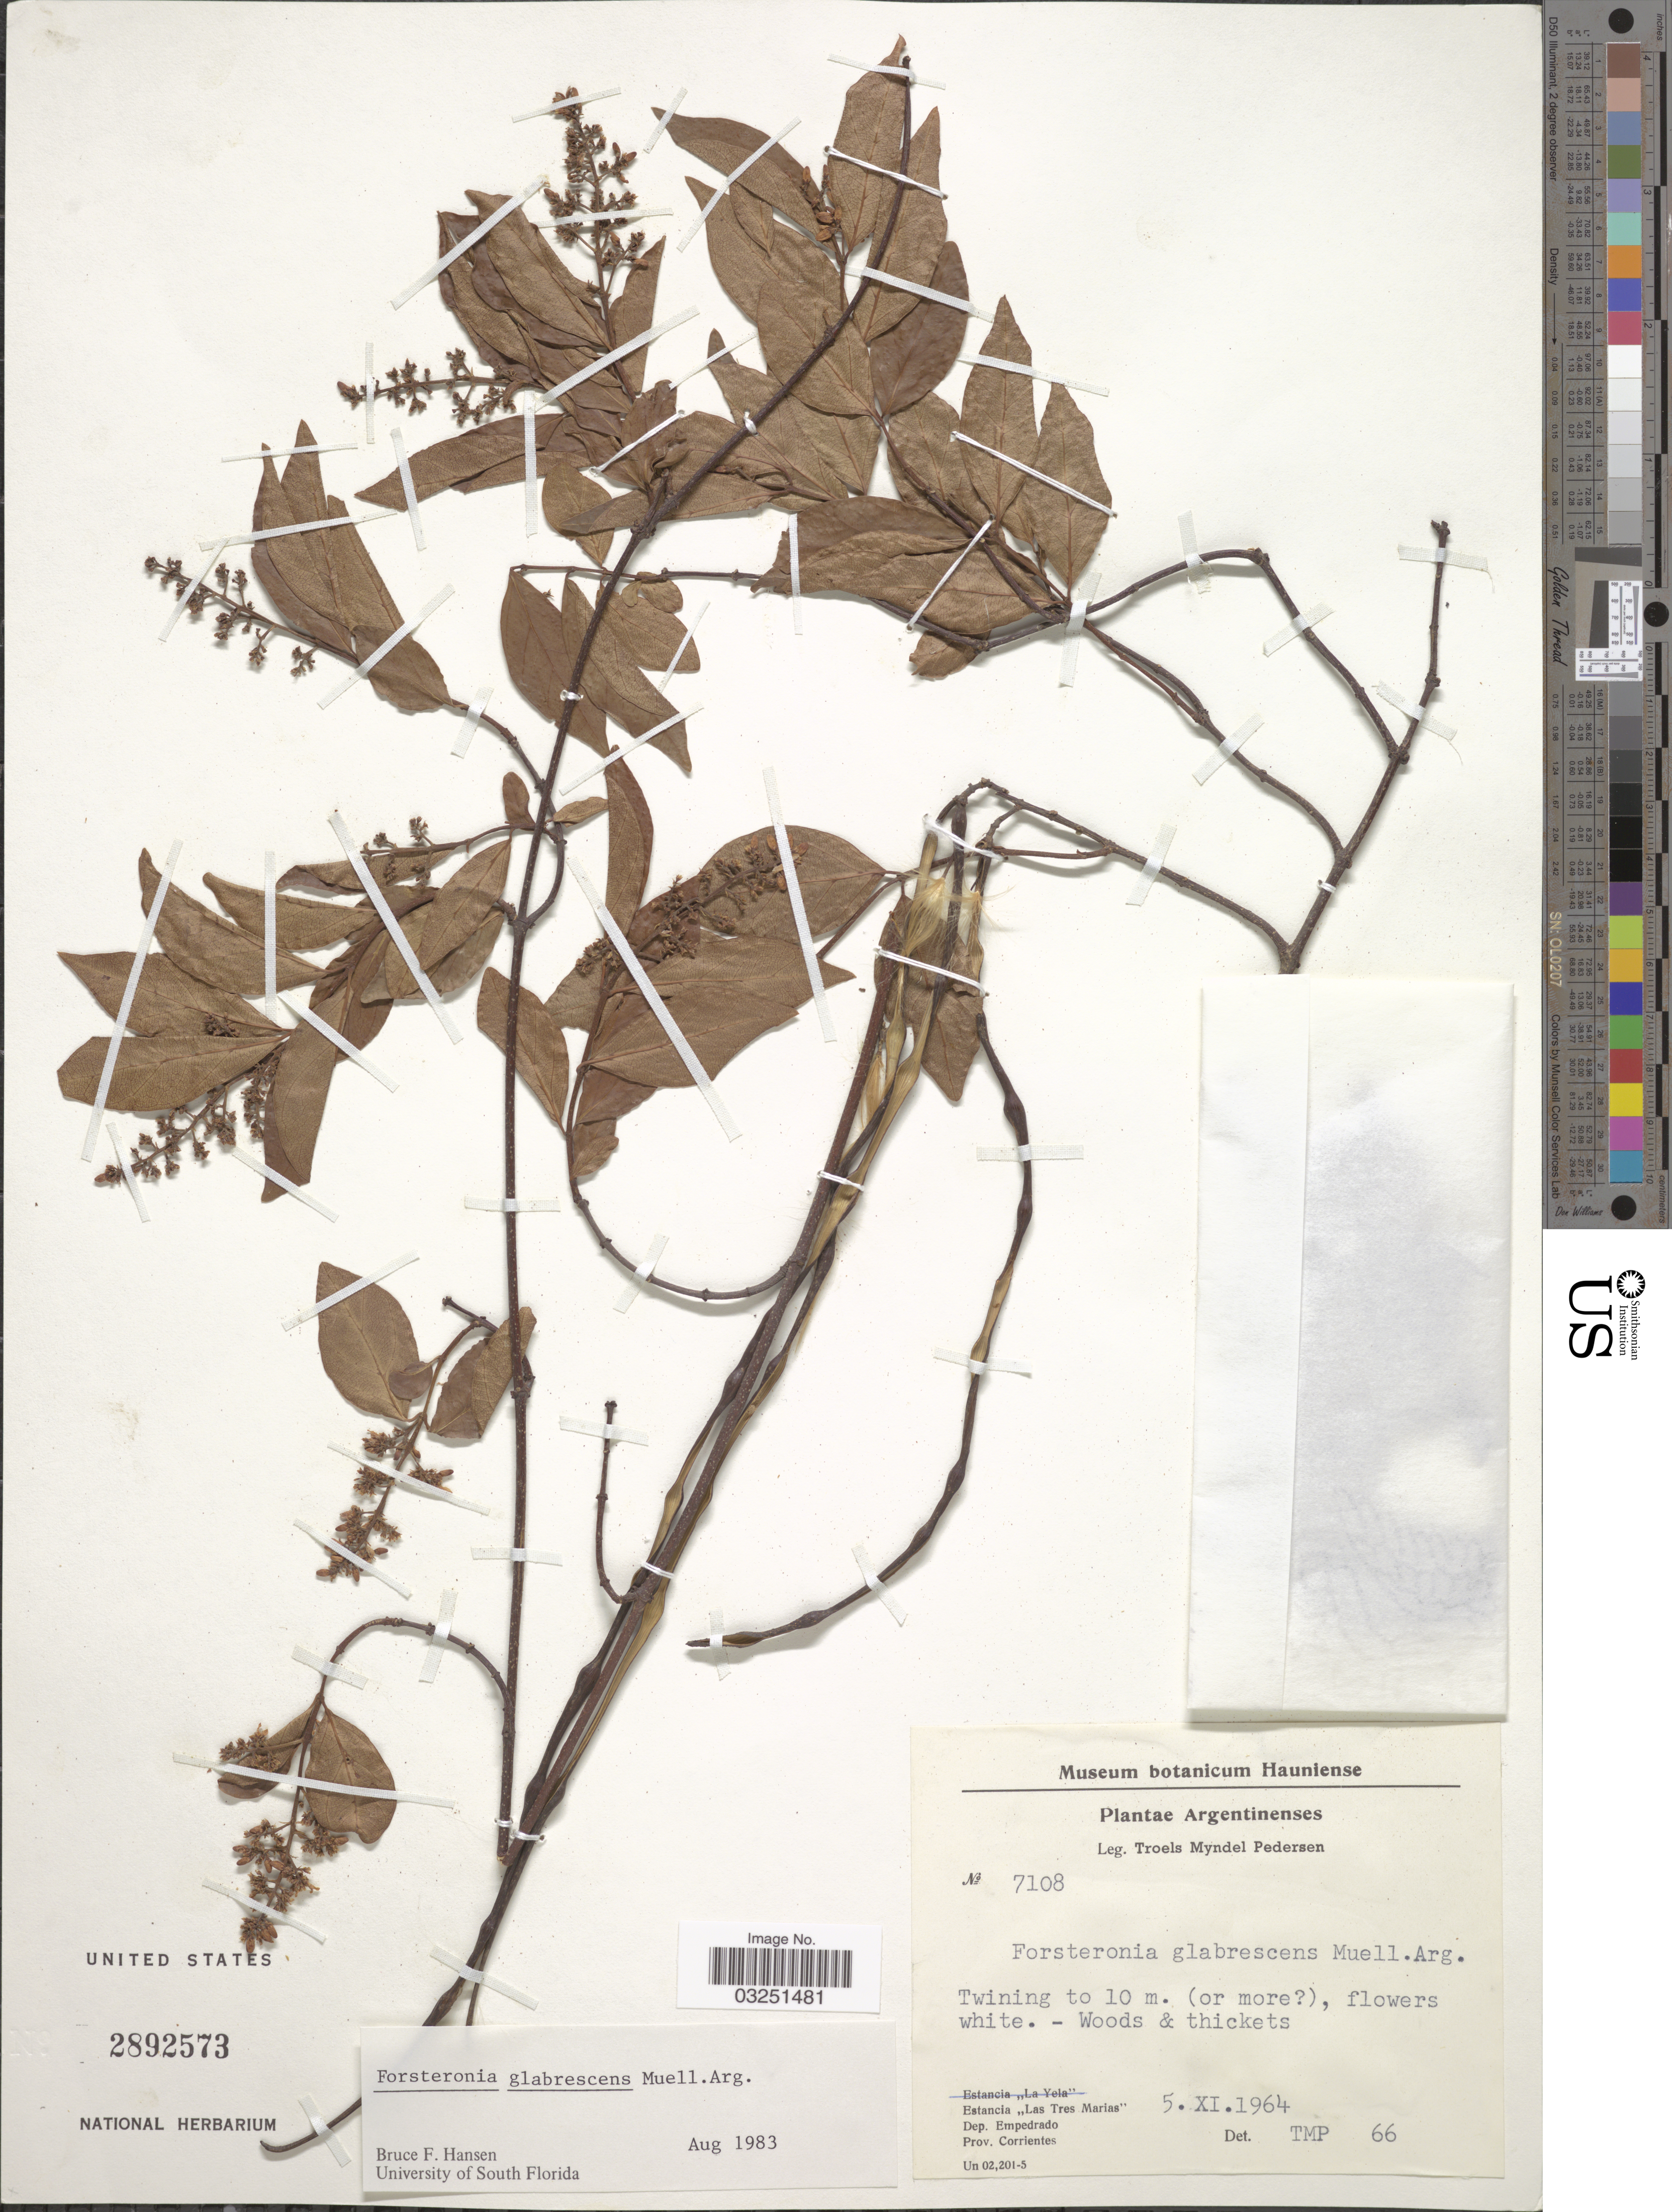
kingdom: Plantae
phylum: Tracheophyta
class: Magnoliopsida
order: Gentianales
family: Apocynaceae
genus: Forsteronia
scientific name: Forsteronia glabrescens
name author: Müll. Arg.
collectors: T. Pederson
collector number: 7108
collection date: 1964-11-05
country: Argentina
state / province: Corrientes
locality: Estancia "Las Tres Marias". Dep. Empedrado. Prov. Corrientes.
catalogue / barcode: US 2892573